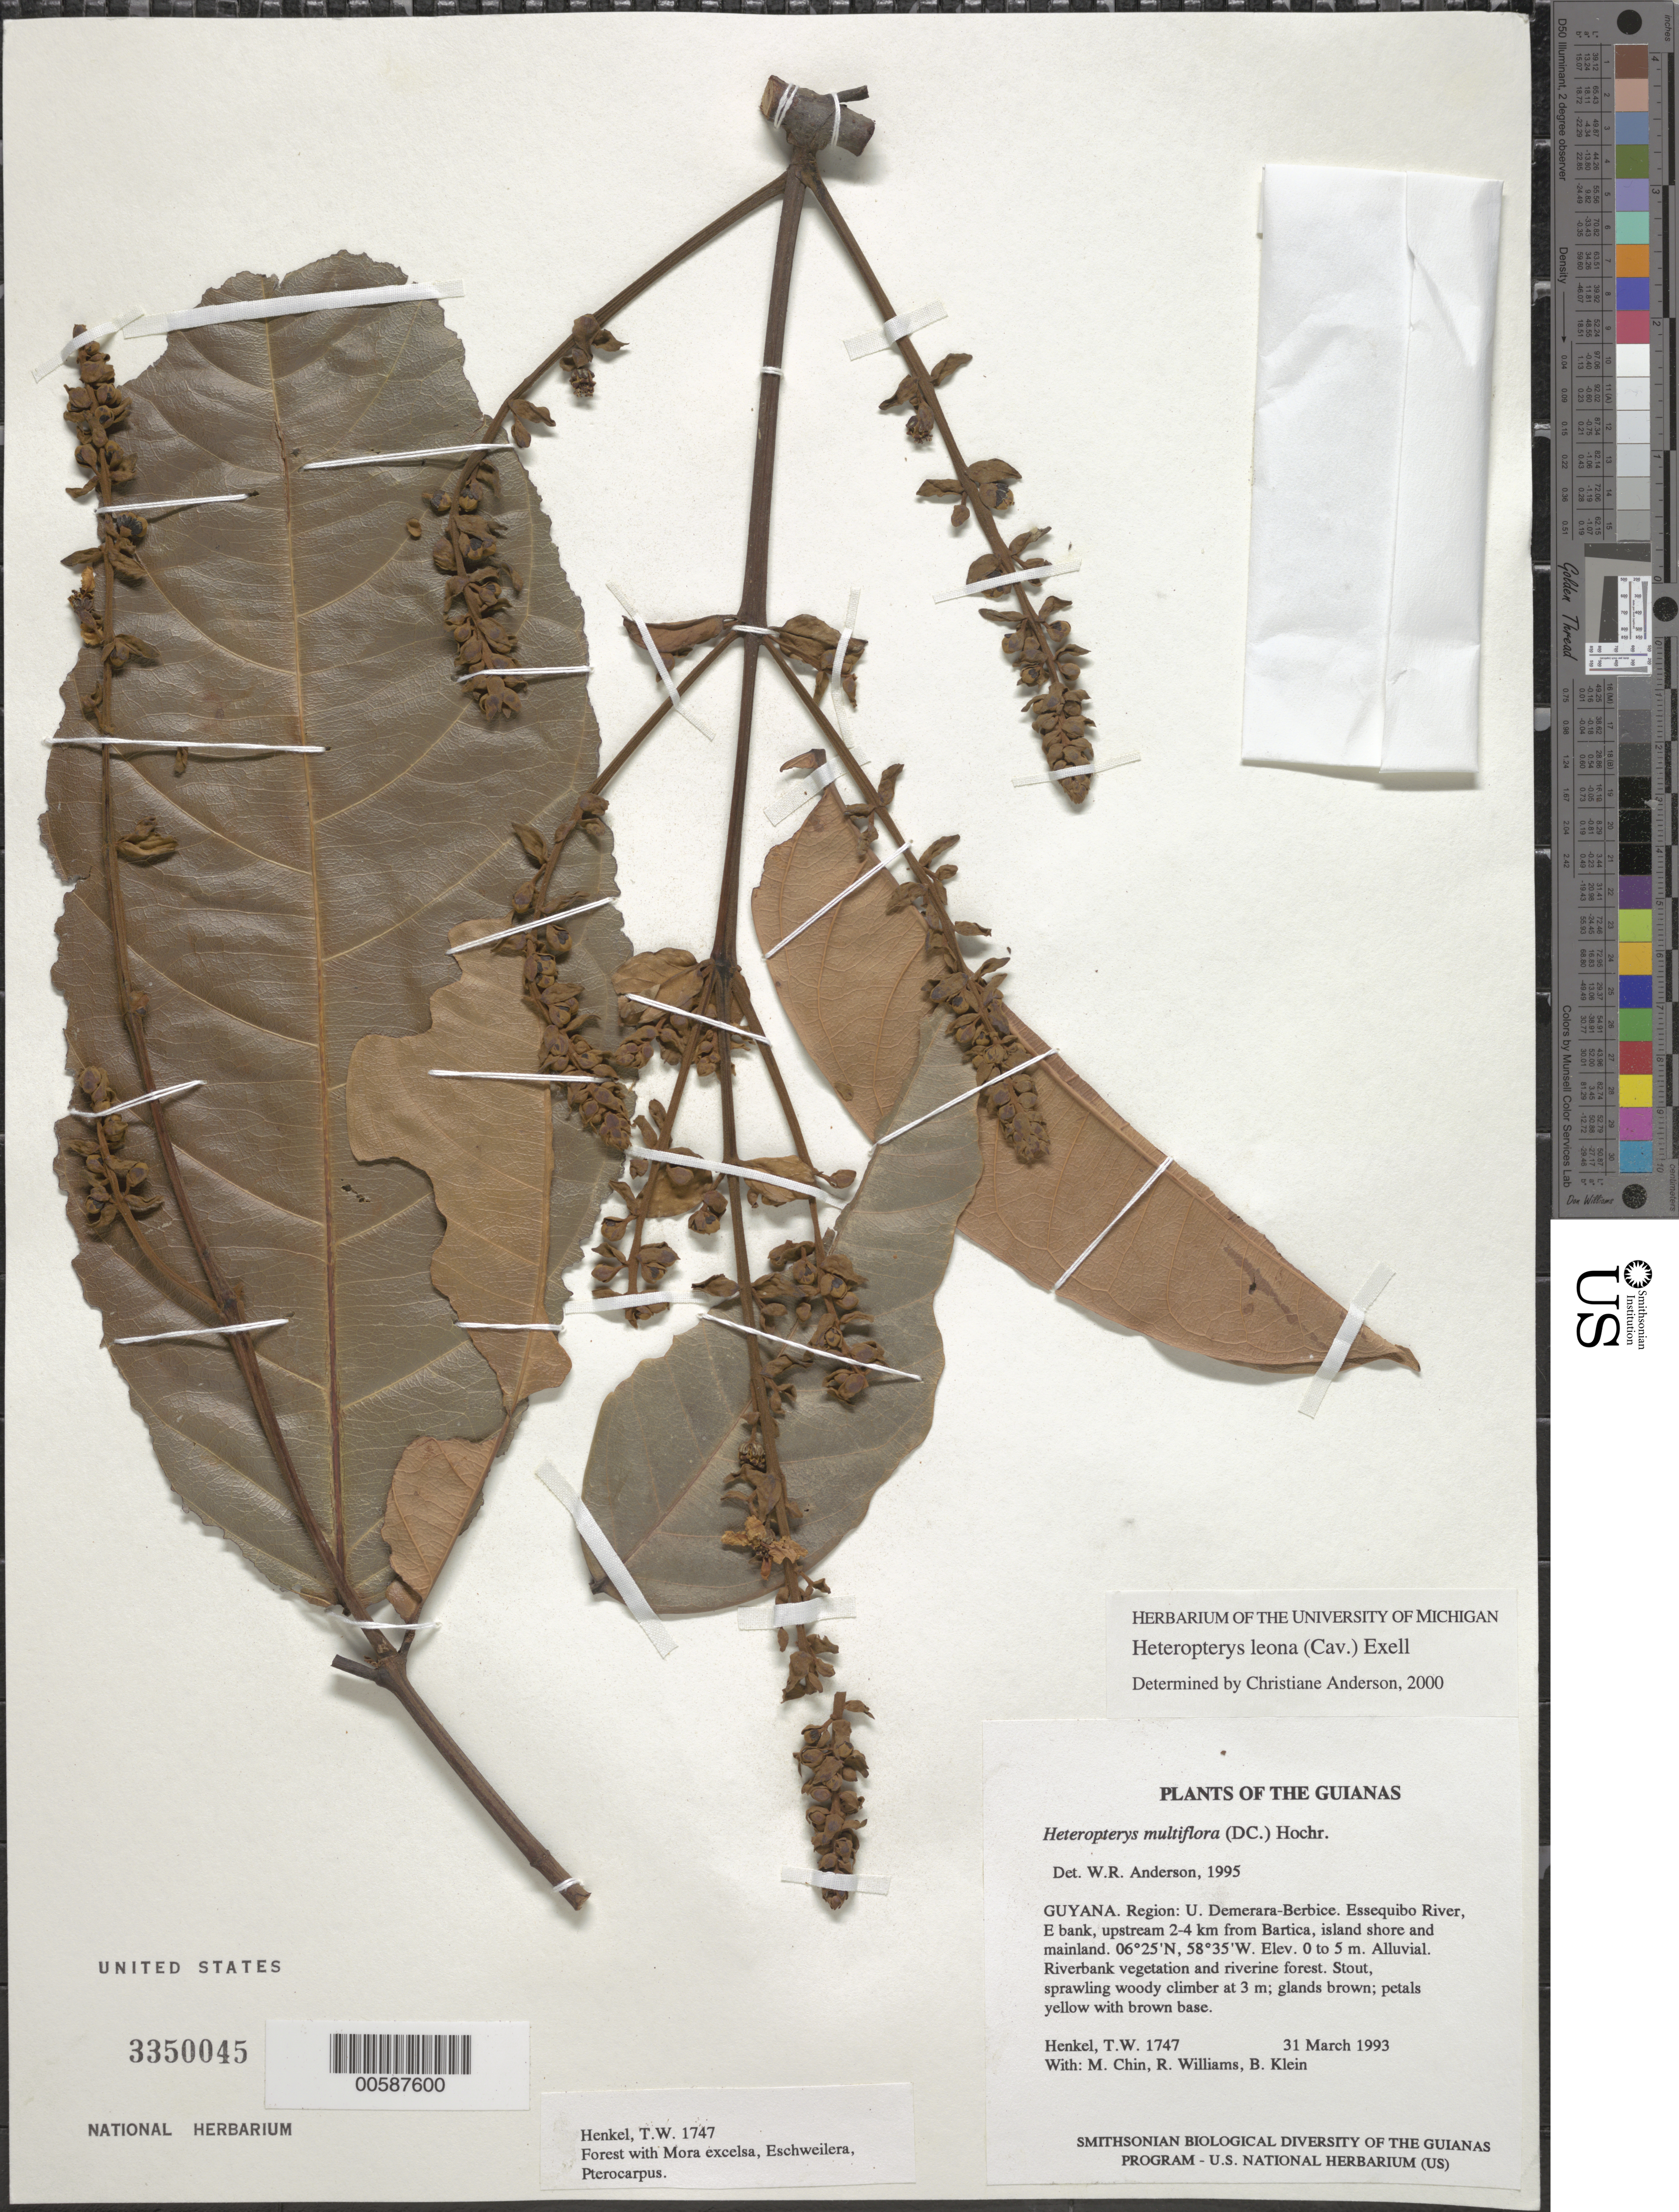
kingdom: Plantae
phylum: Tracheophyta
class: Magnoliopsida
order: Malpighiales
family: Malpighiaceae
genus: Heteropterys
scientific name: Heteropterys leona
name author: (Cav.) Exell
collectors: T. Henkel, M. Chin, R. Williams & B. Klein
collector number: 1747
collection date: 1993-03-31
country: Guyana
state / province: U. Demerara-Berbice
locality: The Guianas. Region: U. Demerara-Berbice. Essequibo River, E bank, upstream 2-4 km from Bartica, island shore and mainland.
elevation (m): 0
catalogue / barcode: US 3350045